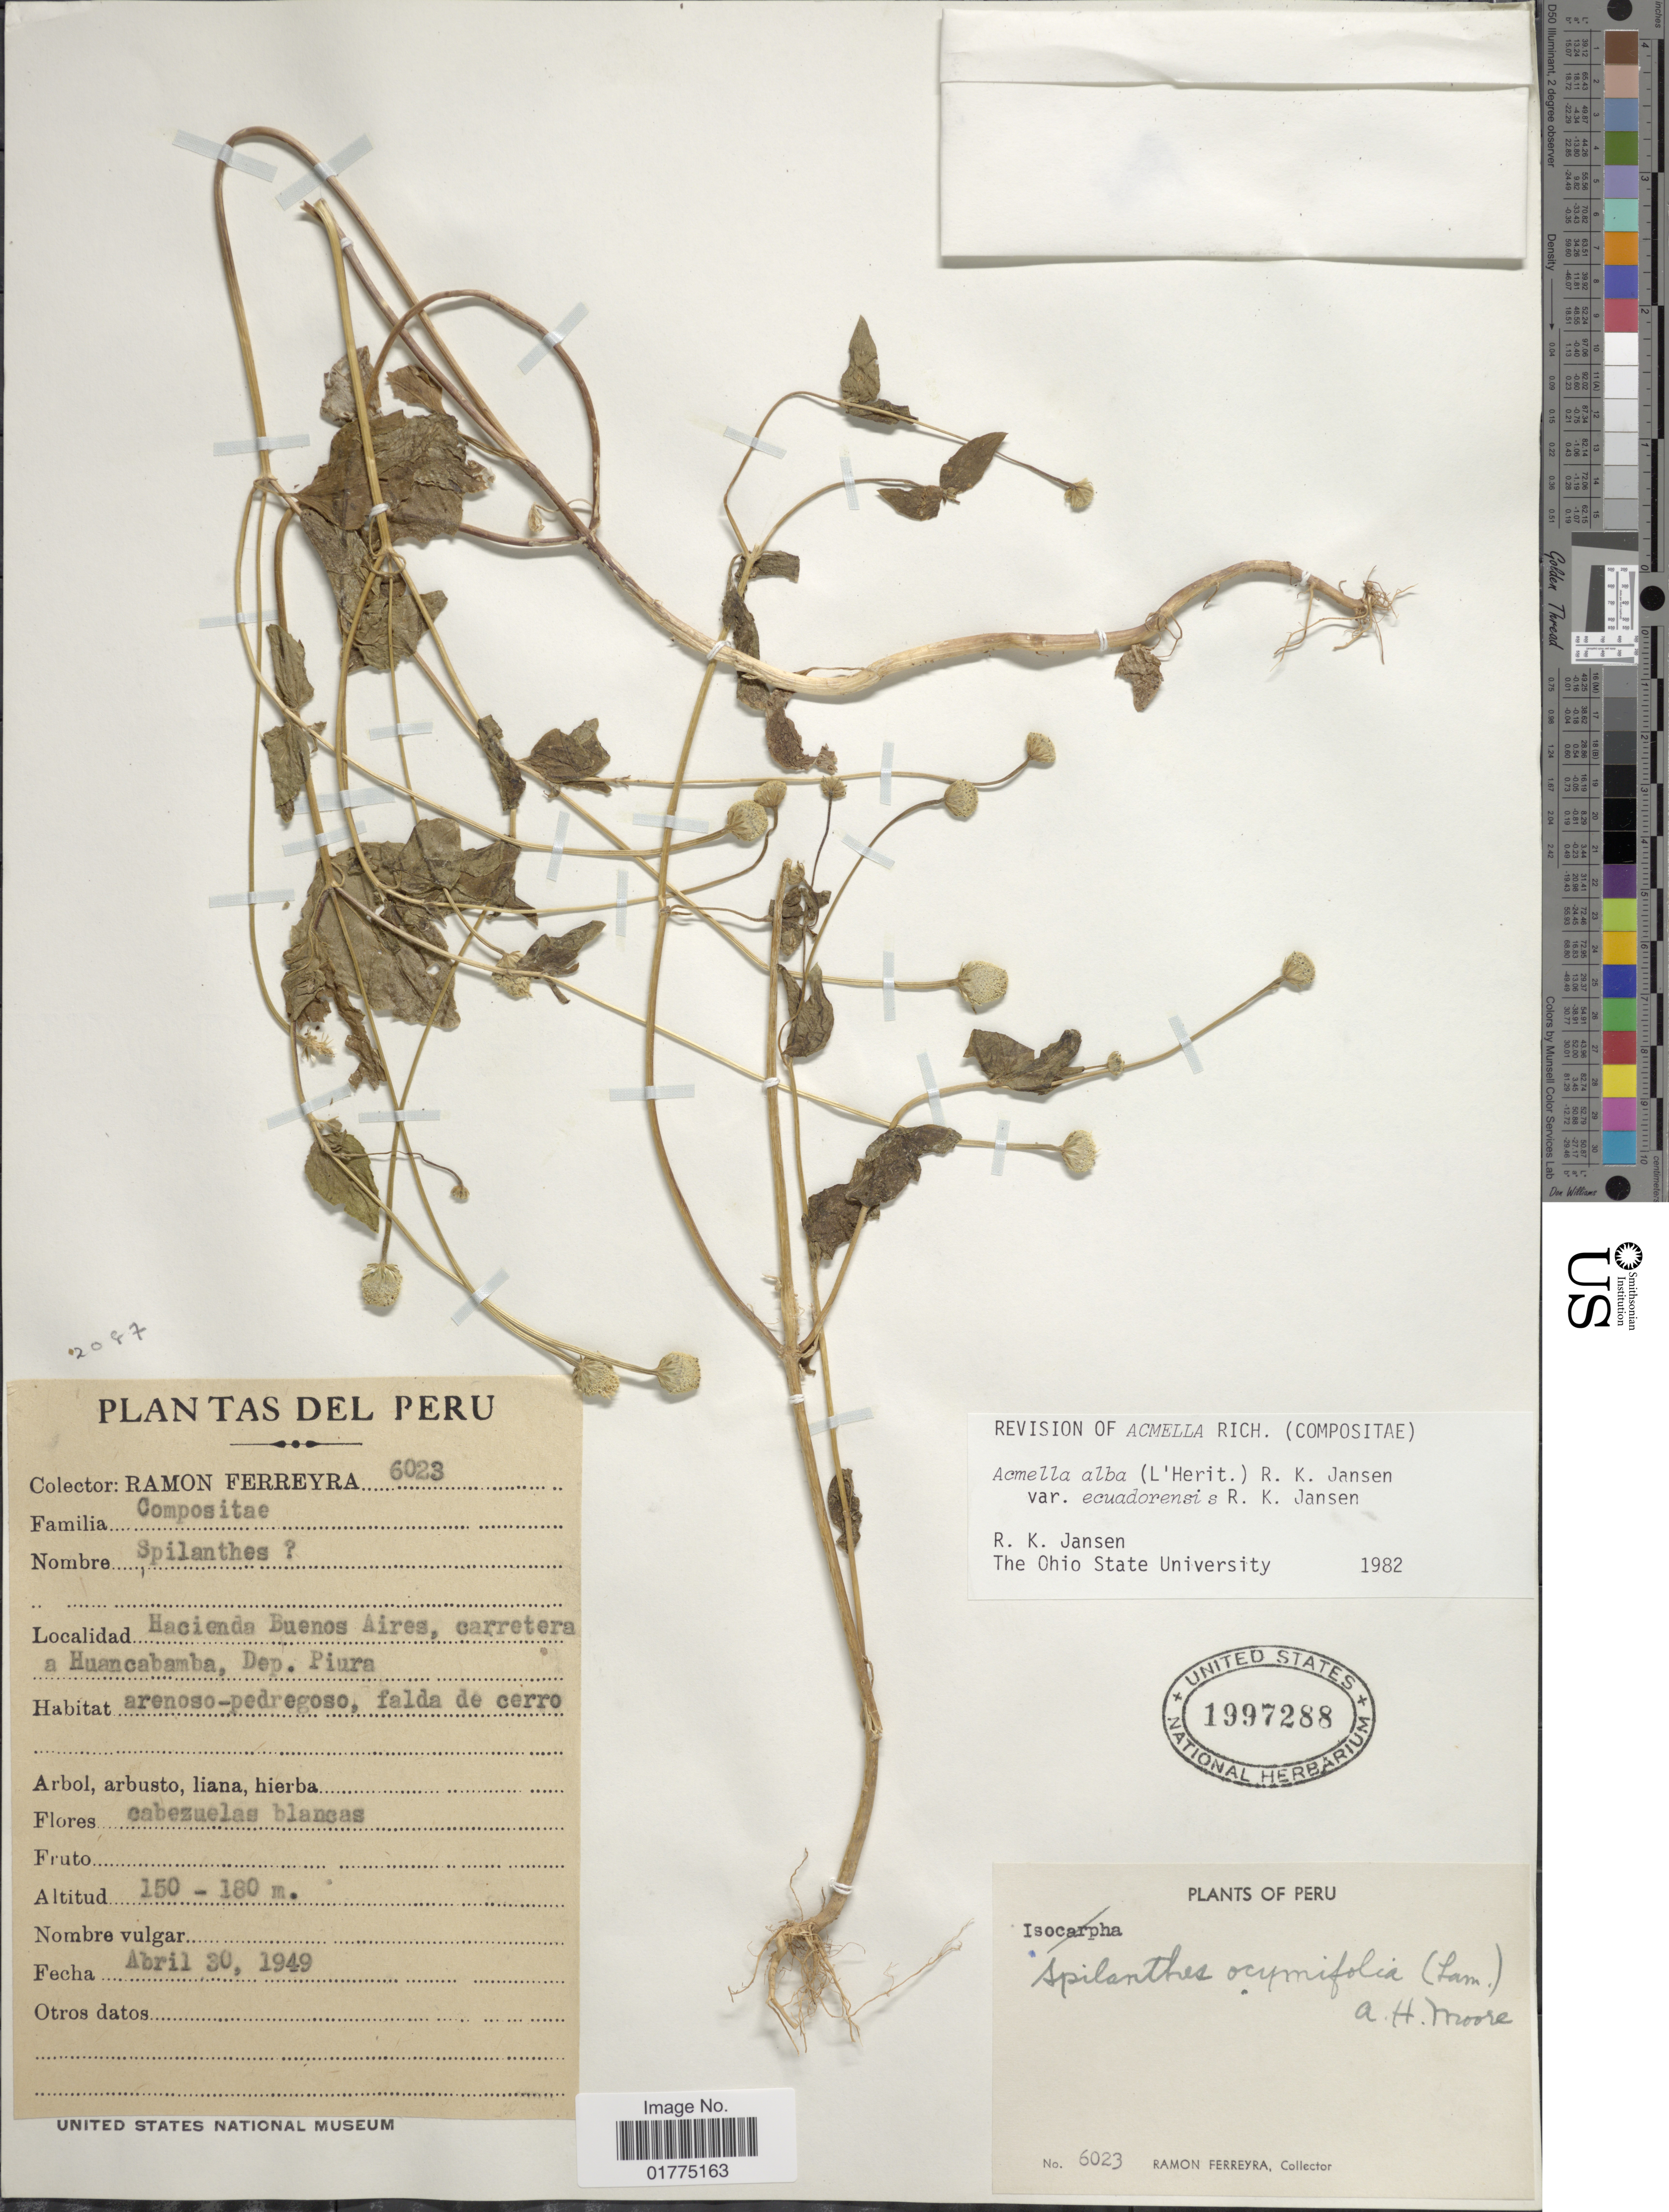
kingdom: Plantae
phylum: Tracheophyta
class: Magnoliopsida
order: Asterales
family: Asteraceae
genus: Acmella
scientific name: Acmella alba var. ecuadorensis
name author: R.K. Jansen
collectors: R. A. Ferreyra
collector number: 6023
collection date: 1949-04-30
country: Peru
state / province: Piura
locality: Hacienda Buenos Aires, carretera a Huancabamba, Dep. Piura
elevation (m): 150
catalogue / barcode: US 1997288